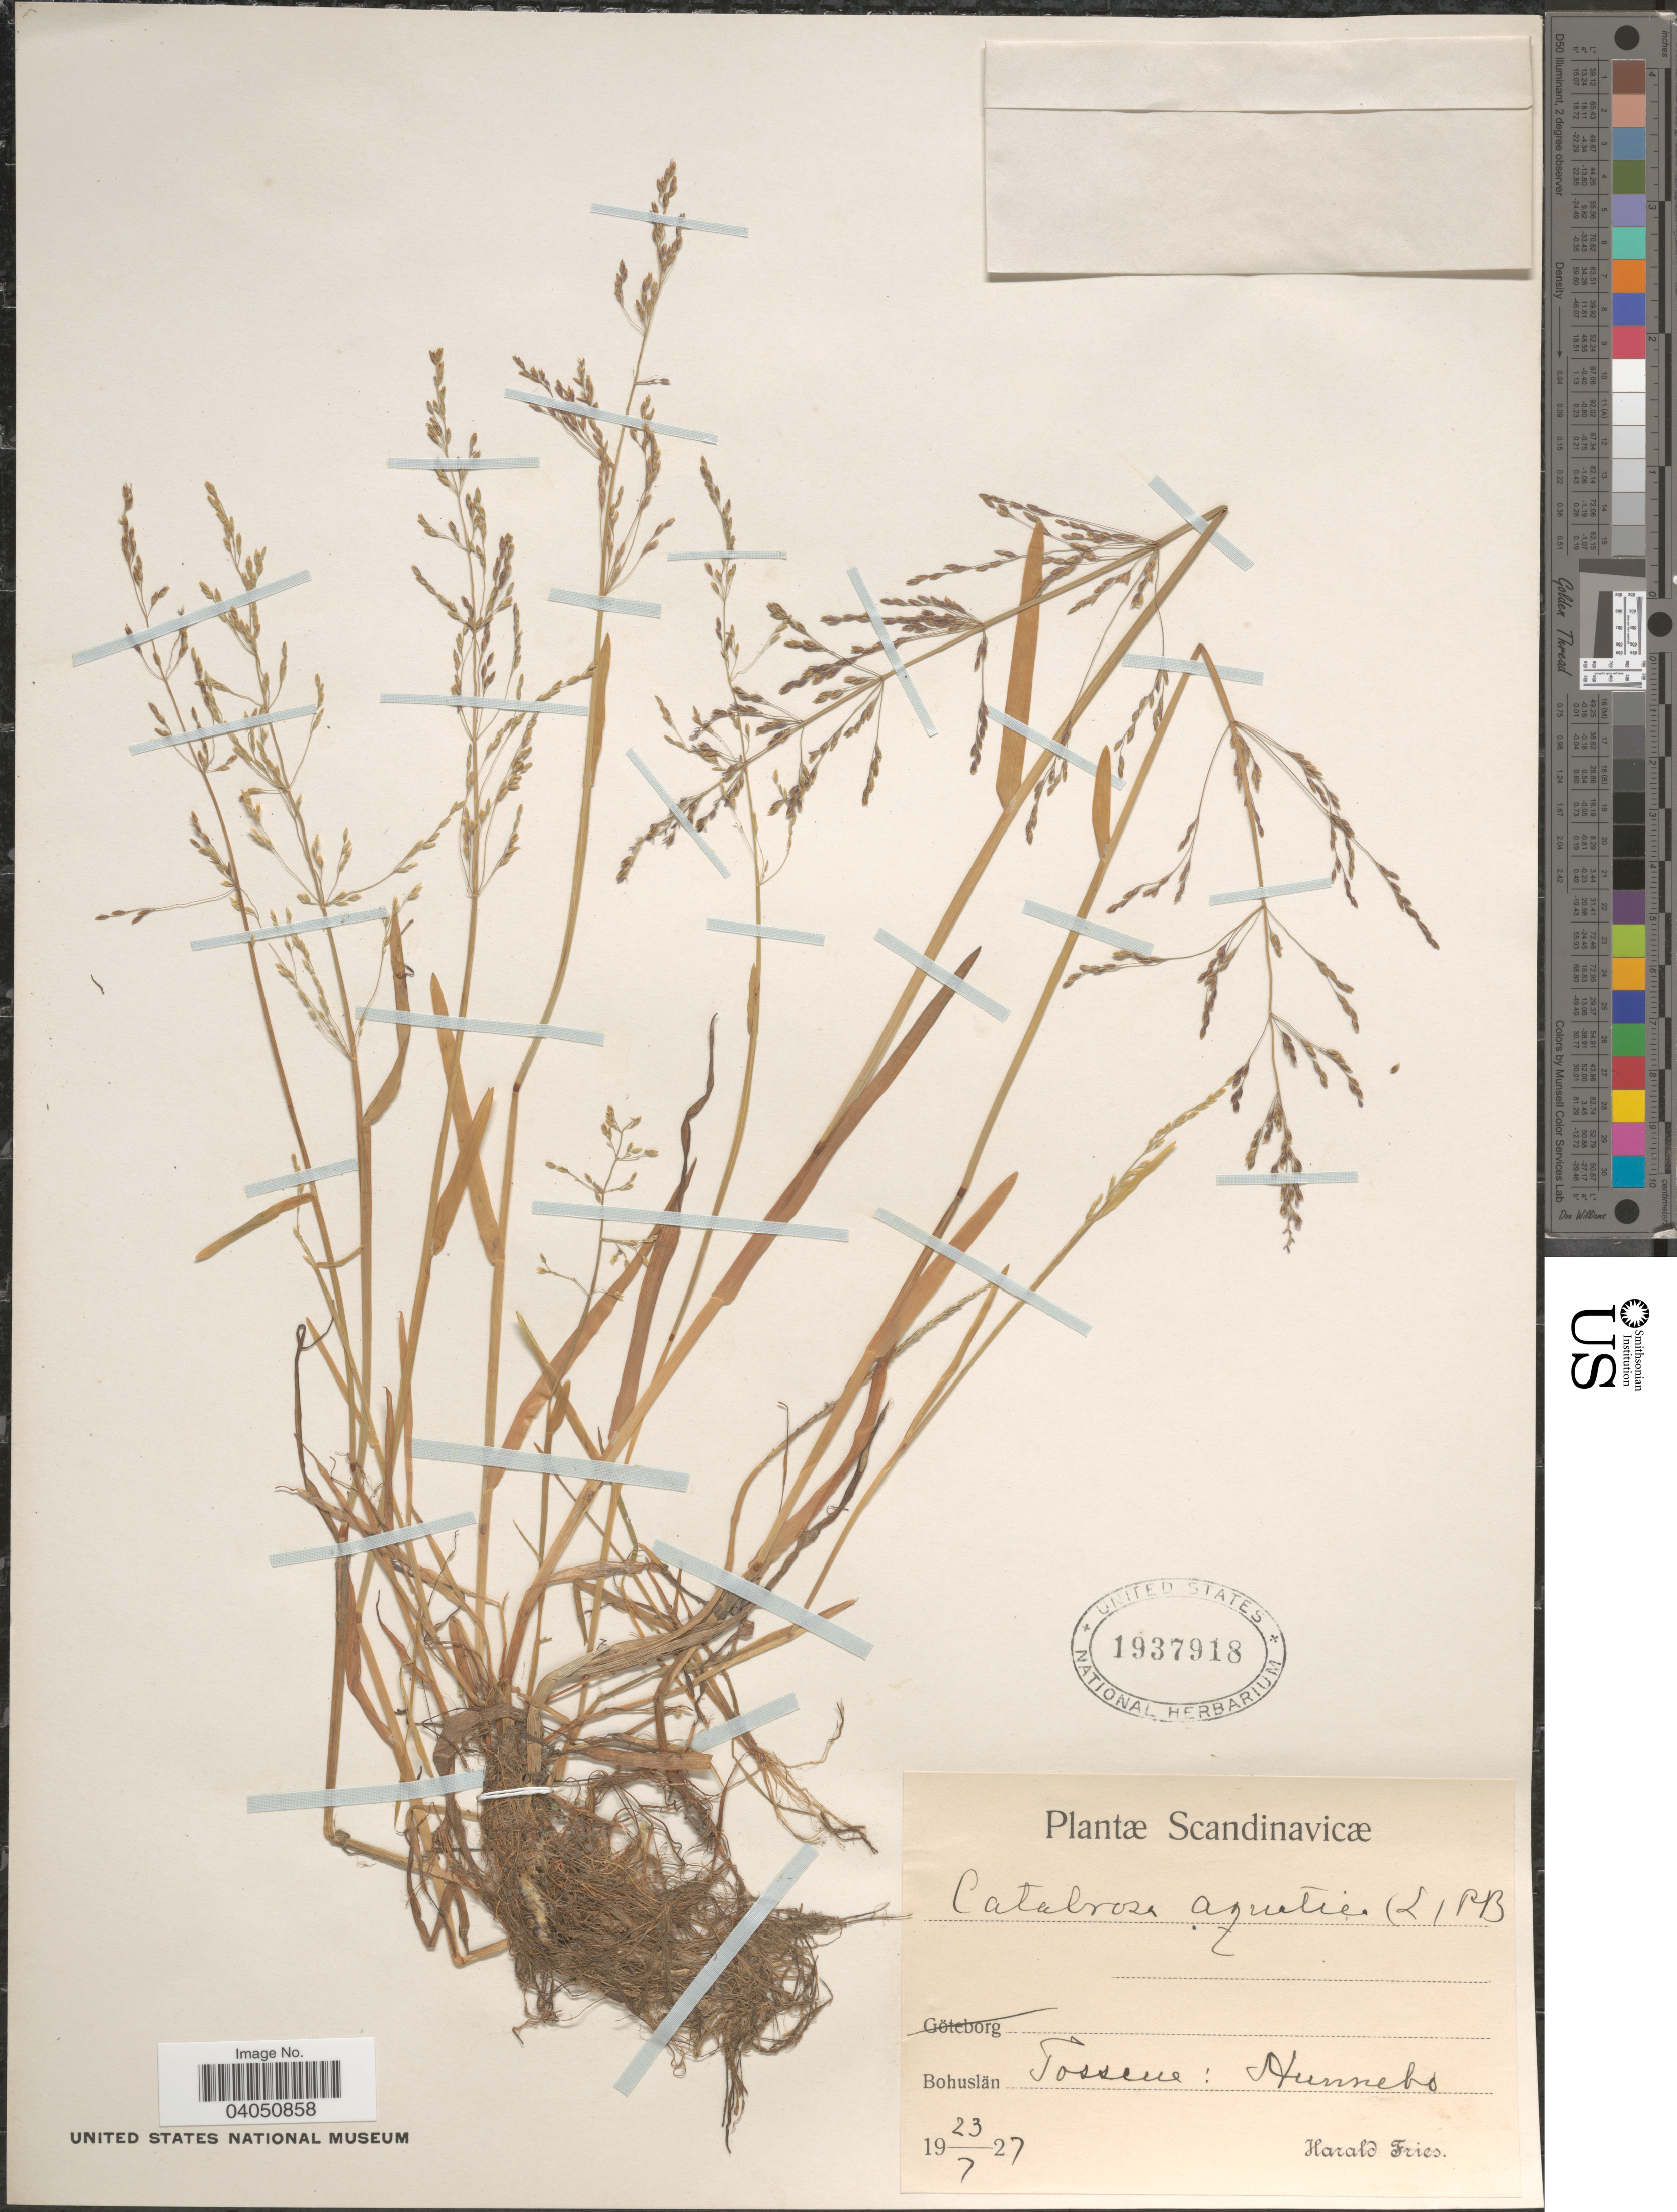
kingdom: Plantae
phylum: Tracheophyta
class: Liliopsida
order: Poales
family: Poaceae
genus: Catabrosa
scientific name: Catabrosa aquatica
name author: (L.) P. Beauv.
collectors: H. Fries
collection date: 1927-07-23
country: Sweden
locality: Scandinavicæ. Bohuslän Tossene: Hunnebo.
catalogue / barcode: US 1937918